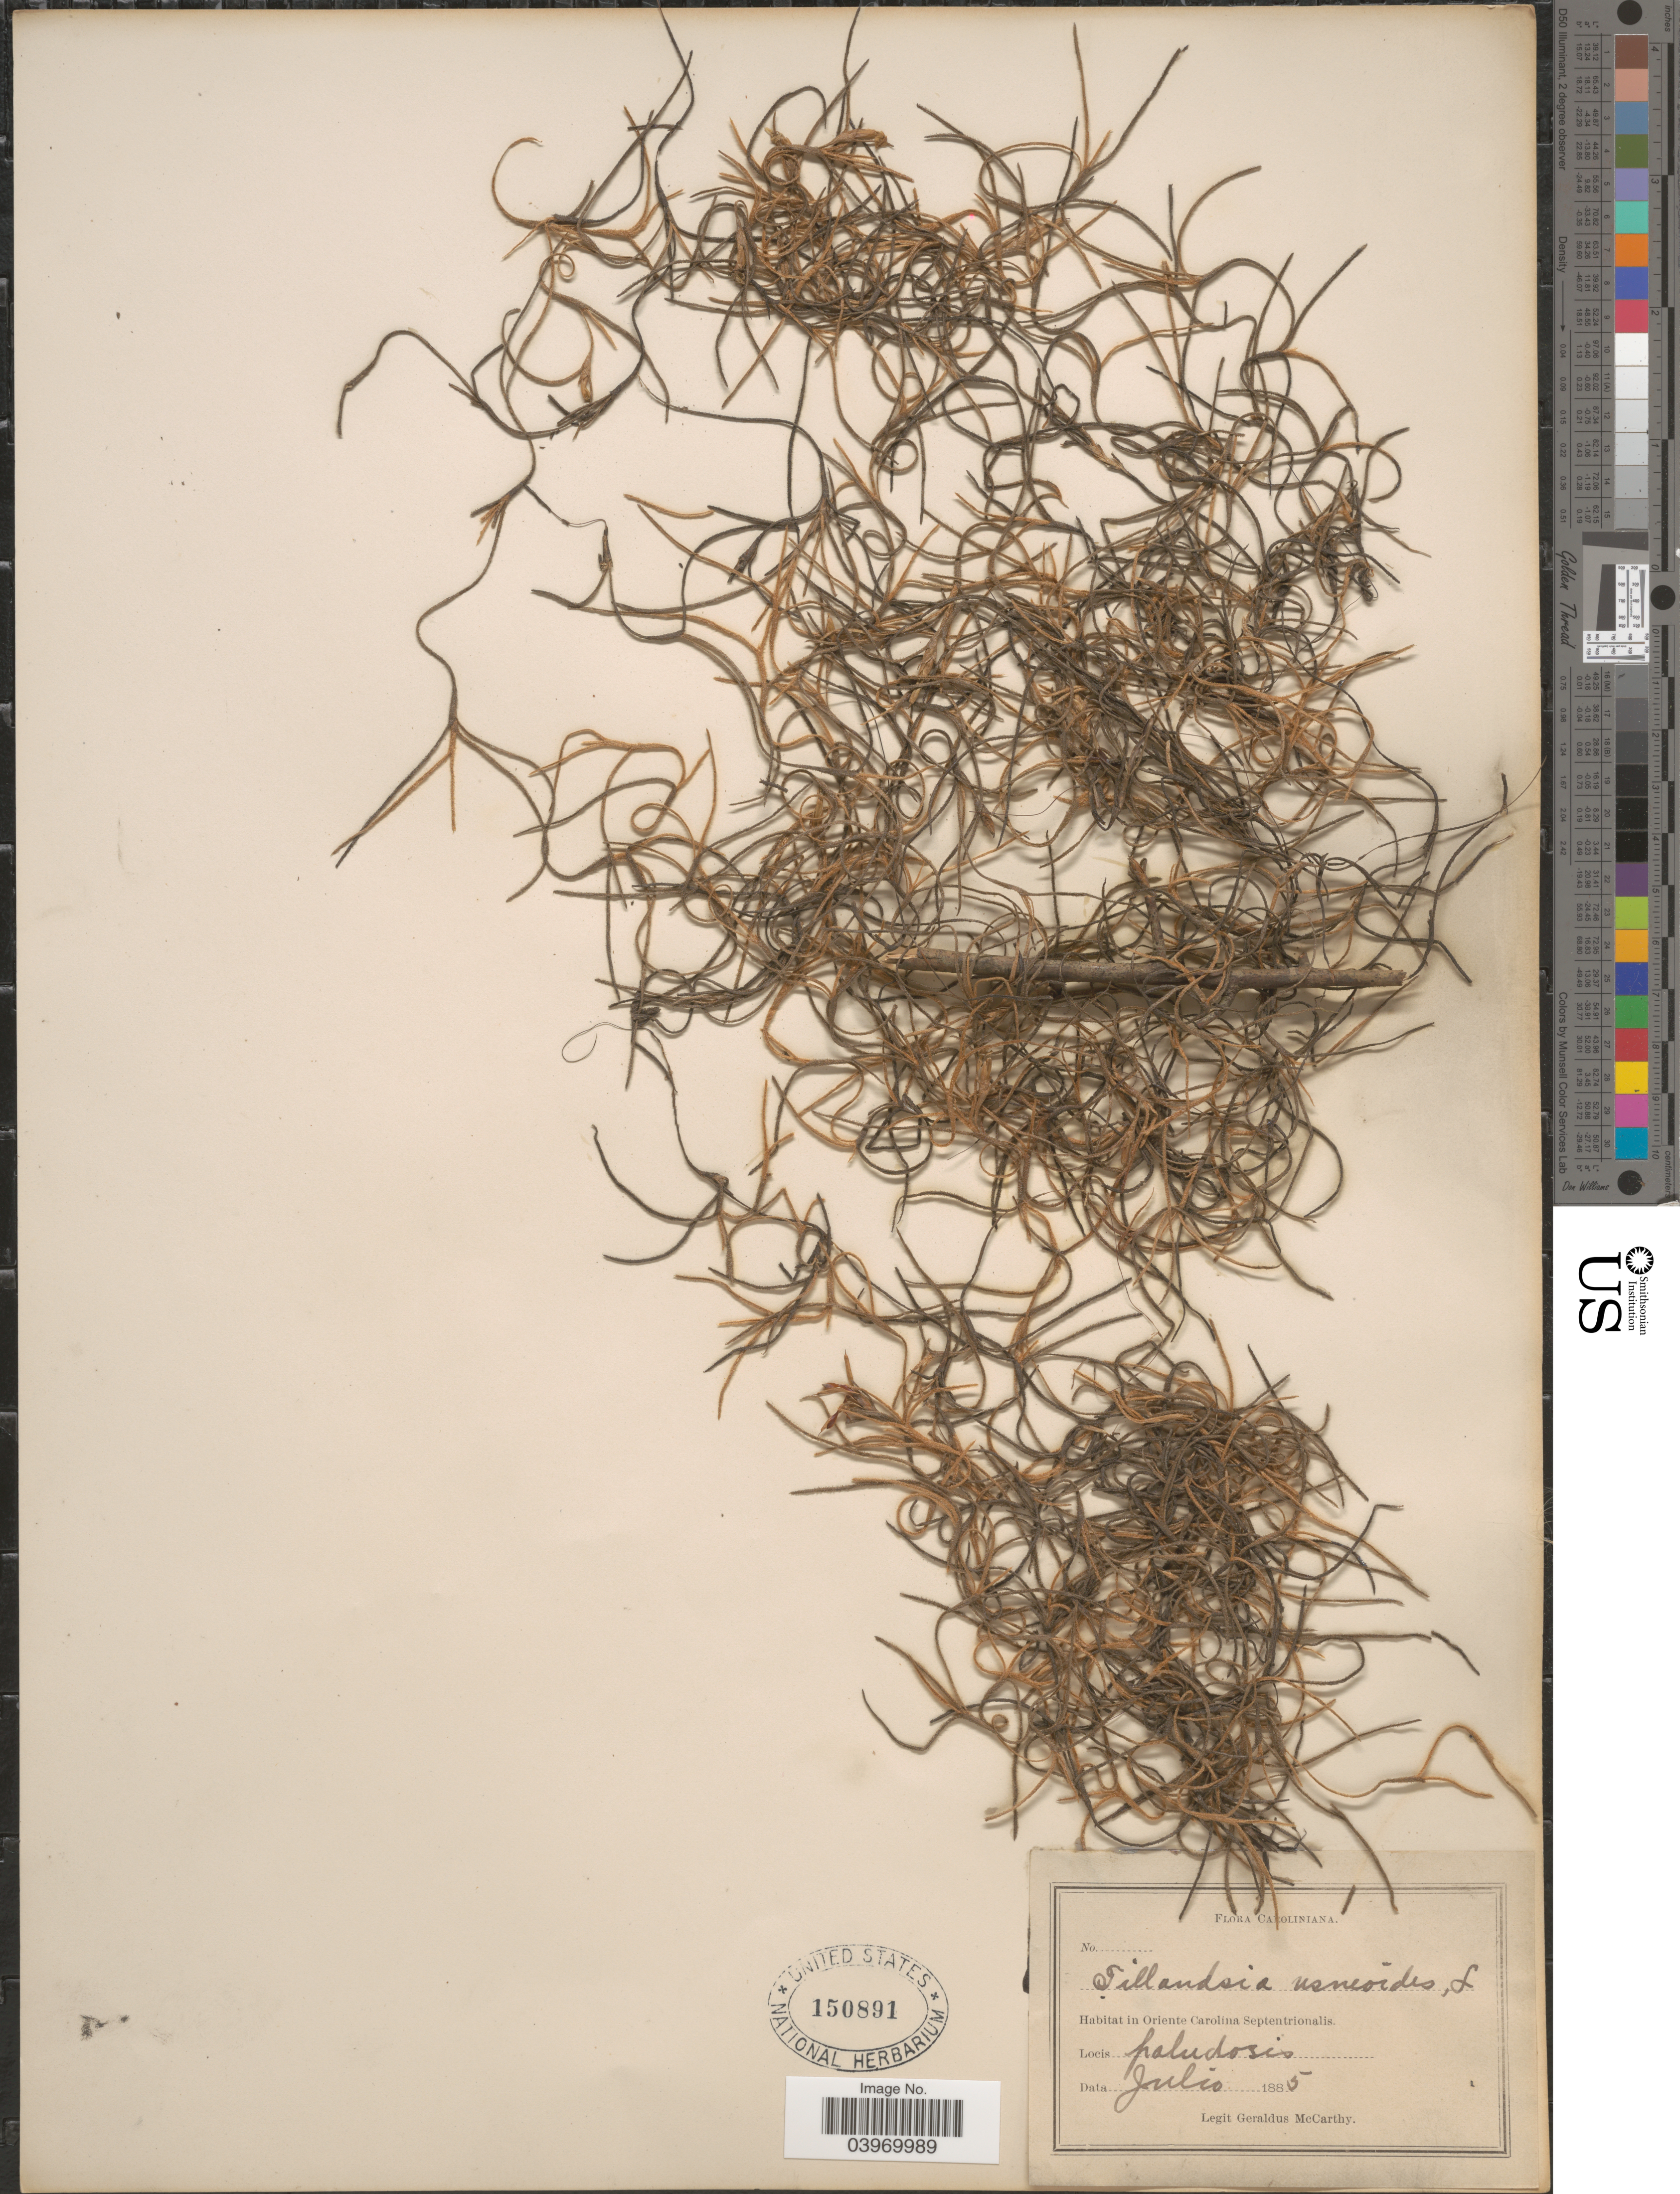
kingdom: Plantae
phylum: Tracheophyta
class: Liliopsida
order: Poales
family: Bromeliaceae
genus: Tillandsia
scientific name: Tillandsia usneoides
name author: (L.) L.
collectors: M. McCarthy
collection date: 1885-07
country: United States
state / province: North Carolina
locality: Caroliniana. In Oriente Carolina Septentrionalis.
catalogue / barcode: US 150891